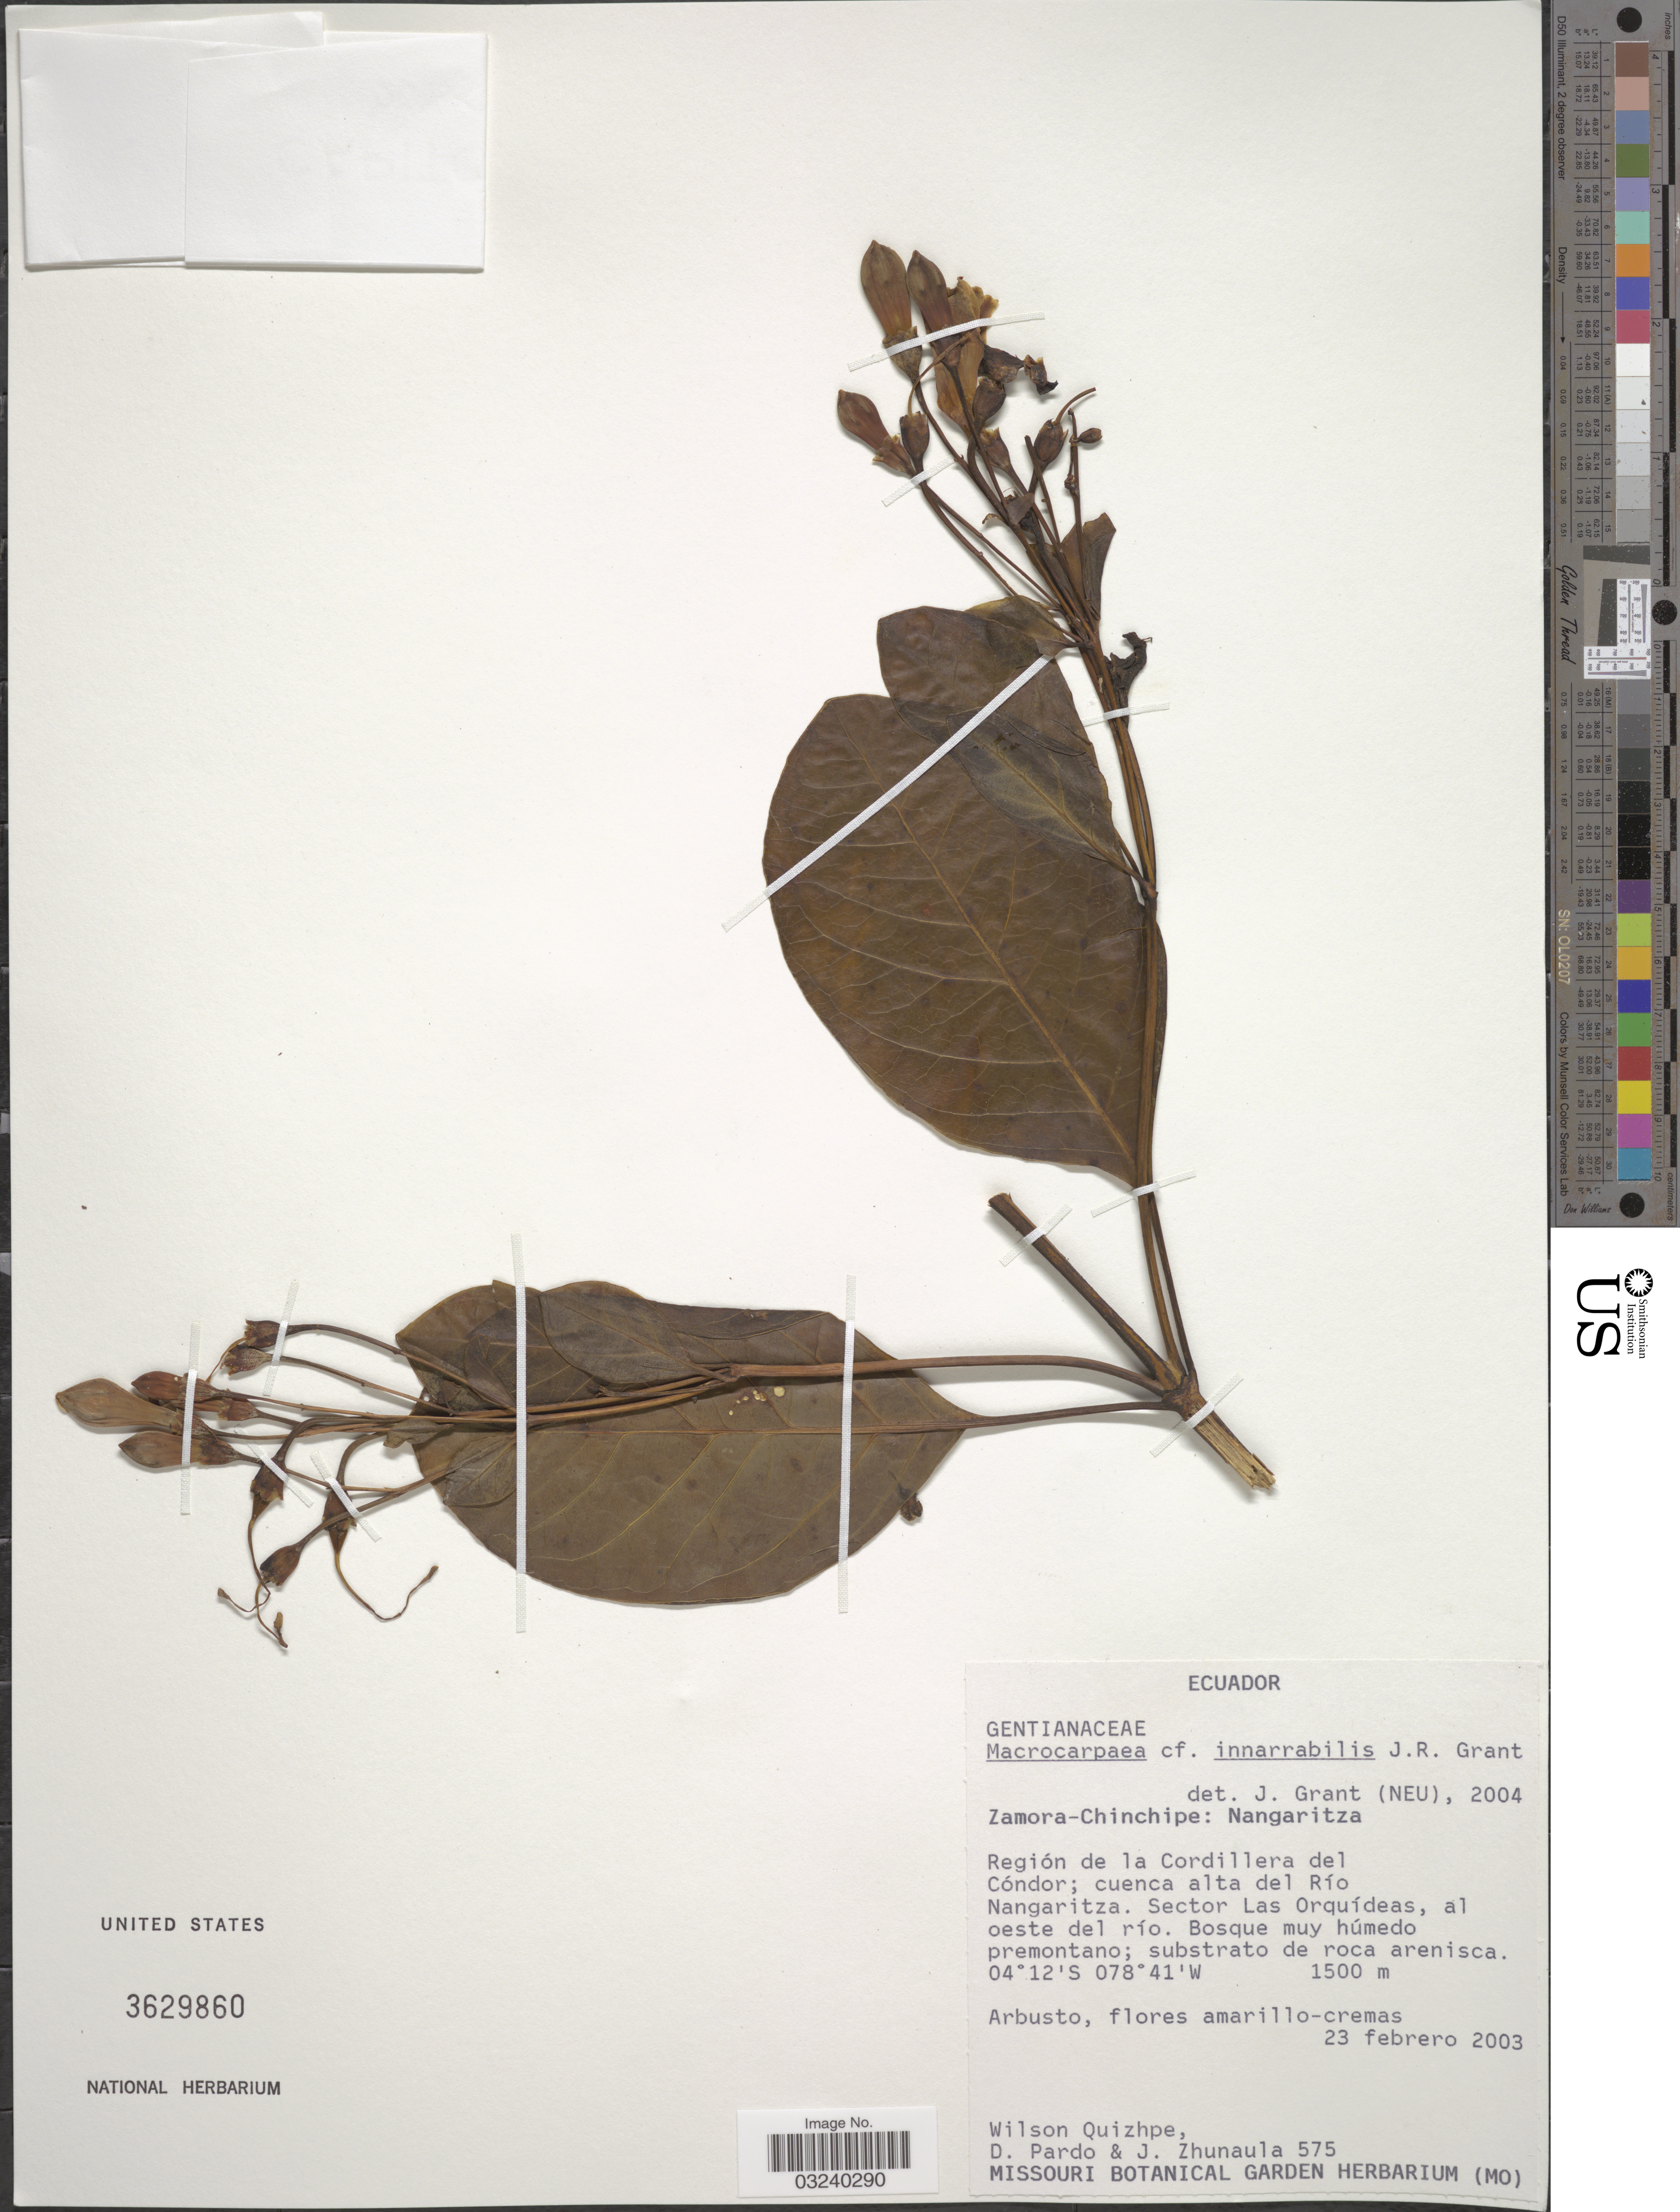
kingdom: Plantae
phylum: Tracheophyta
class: Magnoliopsida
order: Gentianales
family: Gentianaceae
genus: Macrocarpaea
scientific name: Macrocarpaea innarrabilis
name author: J.R. Grant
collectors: W. Quizhpe, D. Pardo & J. Zhunaula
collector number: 575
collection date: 2003-02-23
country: Ecuador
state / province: Zamora-Chinchipe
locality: Nangaritza. Región de la Cordillera del Cóndor, cuenca alto del Río Nangaritza. Sector Las Orquídeas, al oeste del río.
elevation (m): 1500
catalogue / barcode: US 3629860